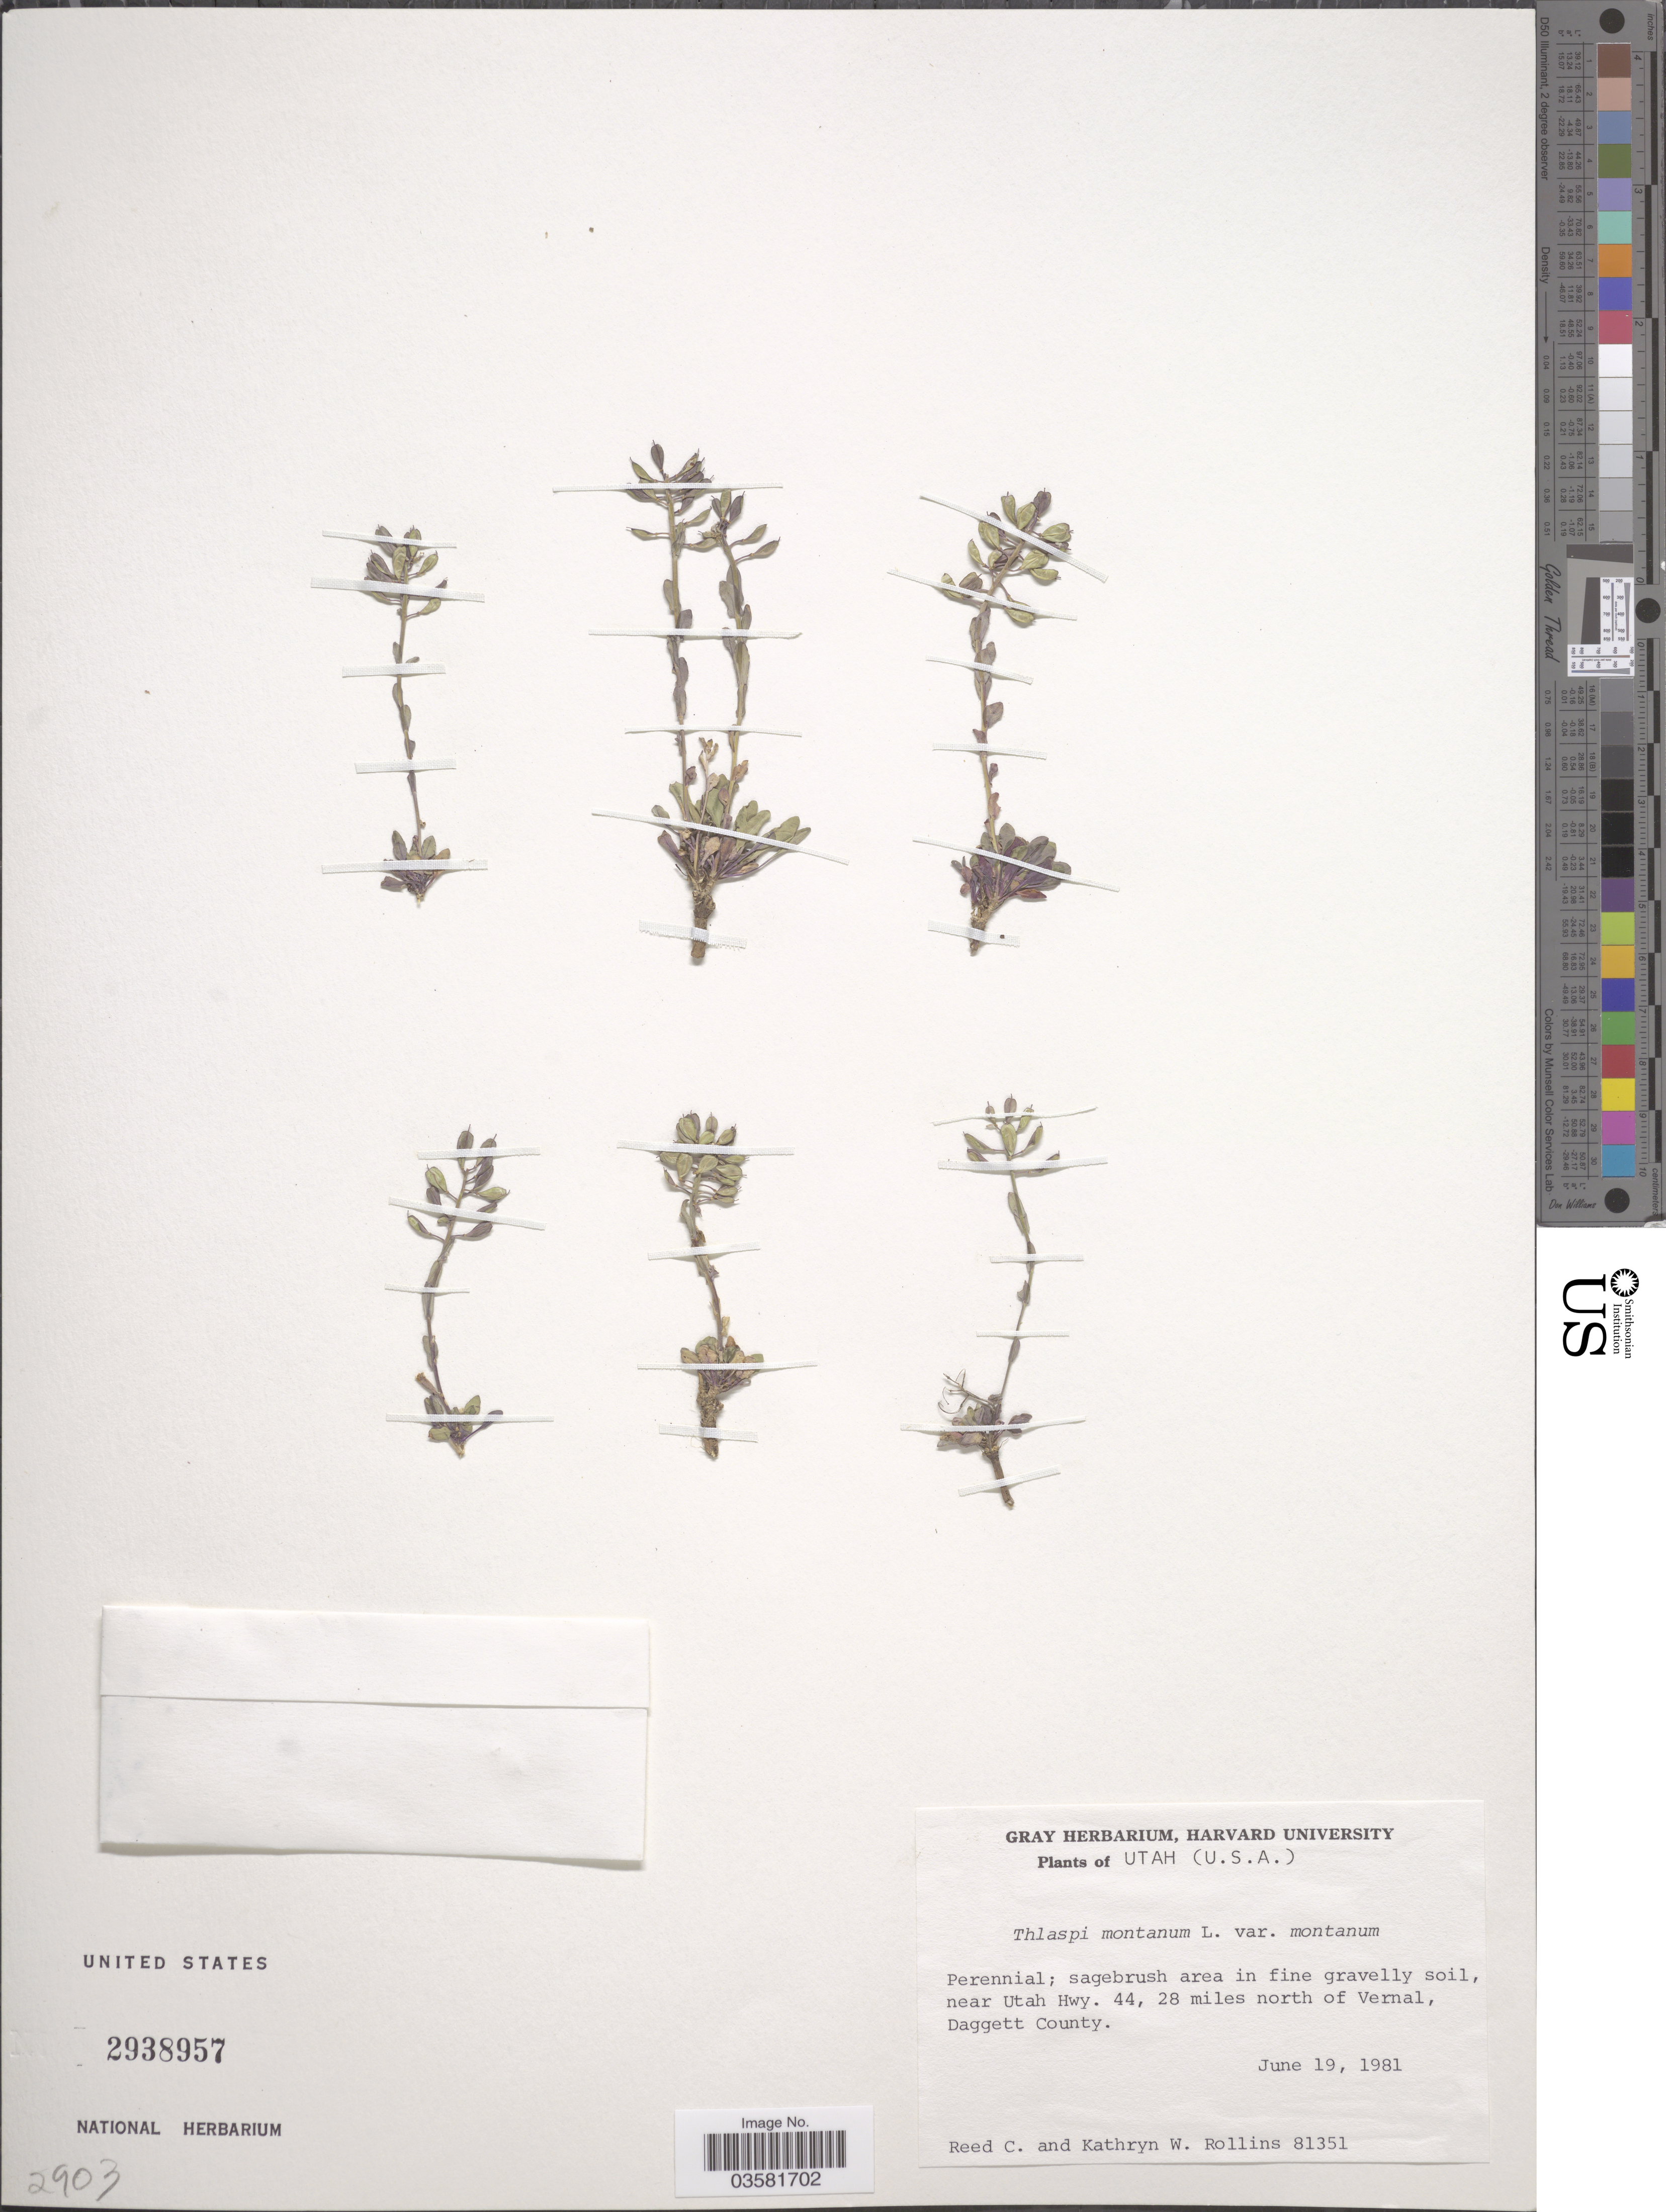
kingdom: Plantae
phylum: Tracheophyta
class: Magnoliopsida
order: Brassicales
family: Brassicaceae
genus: Thlaspi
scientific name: Thlaspi montanum var. montanum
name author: L.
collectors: R. C. Rollins & K. W. Rollins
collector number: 81351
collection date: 1981-06-19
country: United States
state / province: Utah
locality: Near Utah Hwy. 44, 28 miles north of Vernal, Daggett County.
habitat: sagebrush area in fine gravelly soil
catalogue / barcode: US 2938957